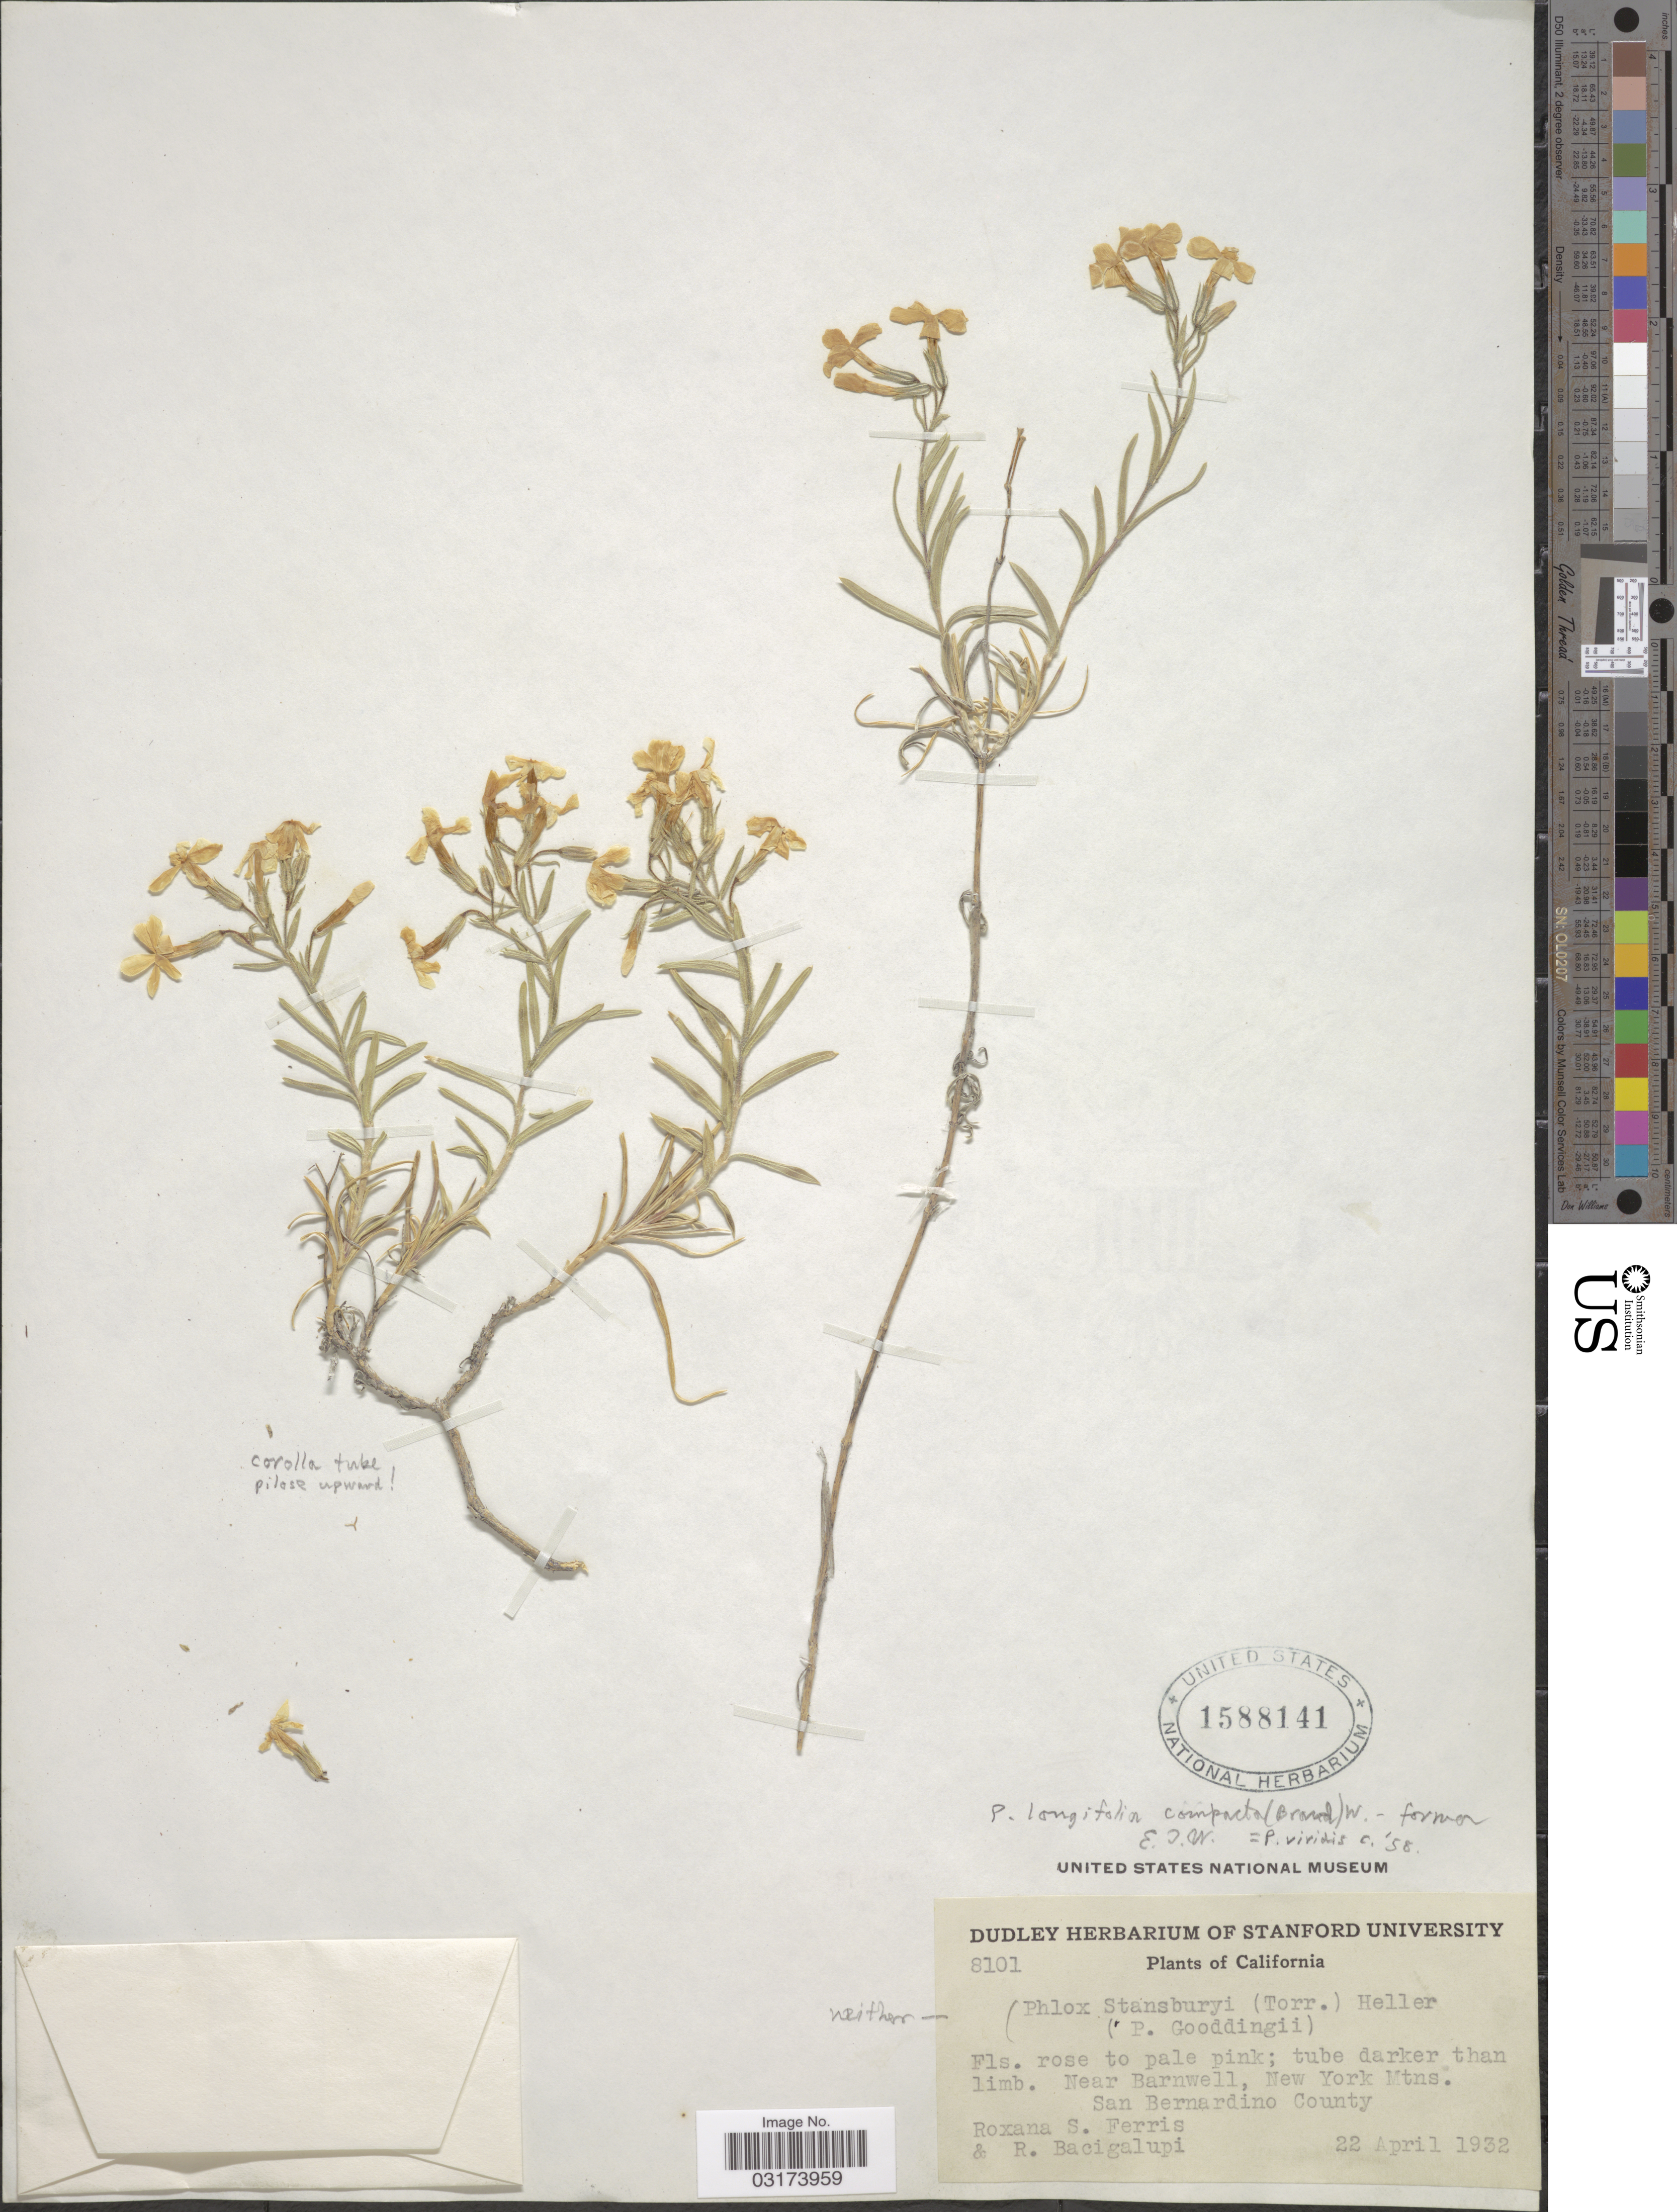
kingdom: Plantae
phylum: Tracheophyta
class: Magnoliopsida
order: Ericales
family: Polemoniaceae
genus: Phlox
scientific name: Phlox longifolia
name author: Nutt.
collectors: R. S. Ferris & R. Bacigalupi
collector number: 8101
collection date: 1932-04-22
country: United States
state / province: California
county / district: San Bernardino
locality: Near Barnwell, New York Mtns. San Bernardino County.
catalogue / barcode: US 1588141